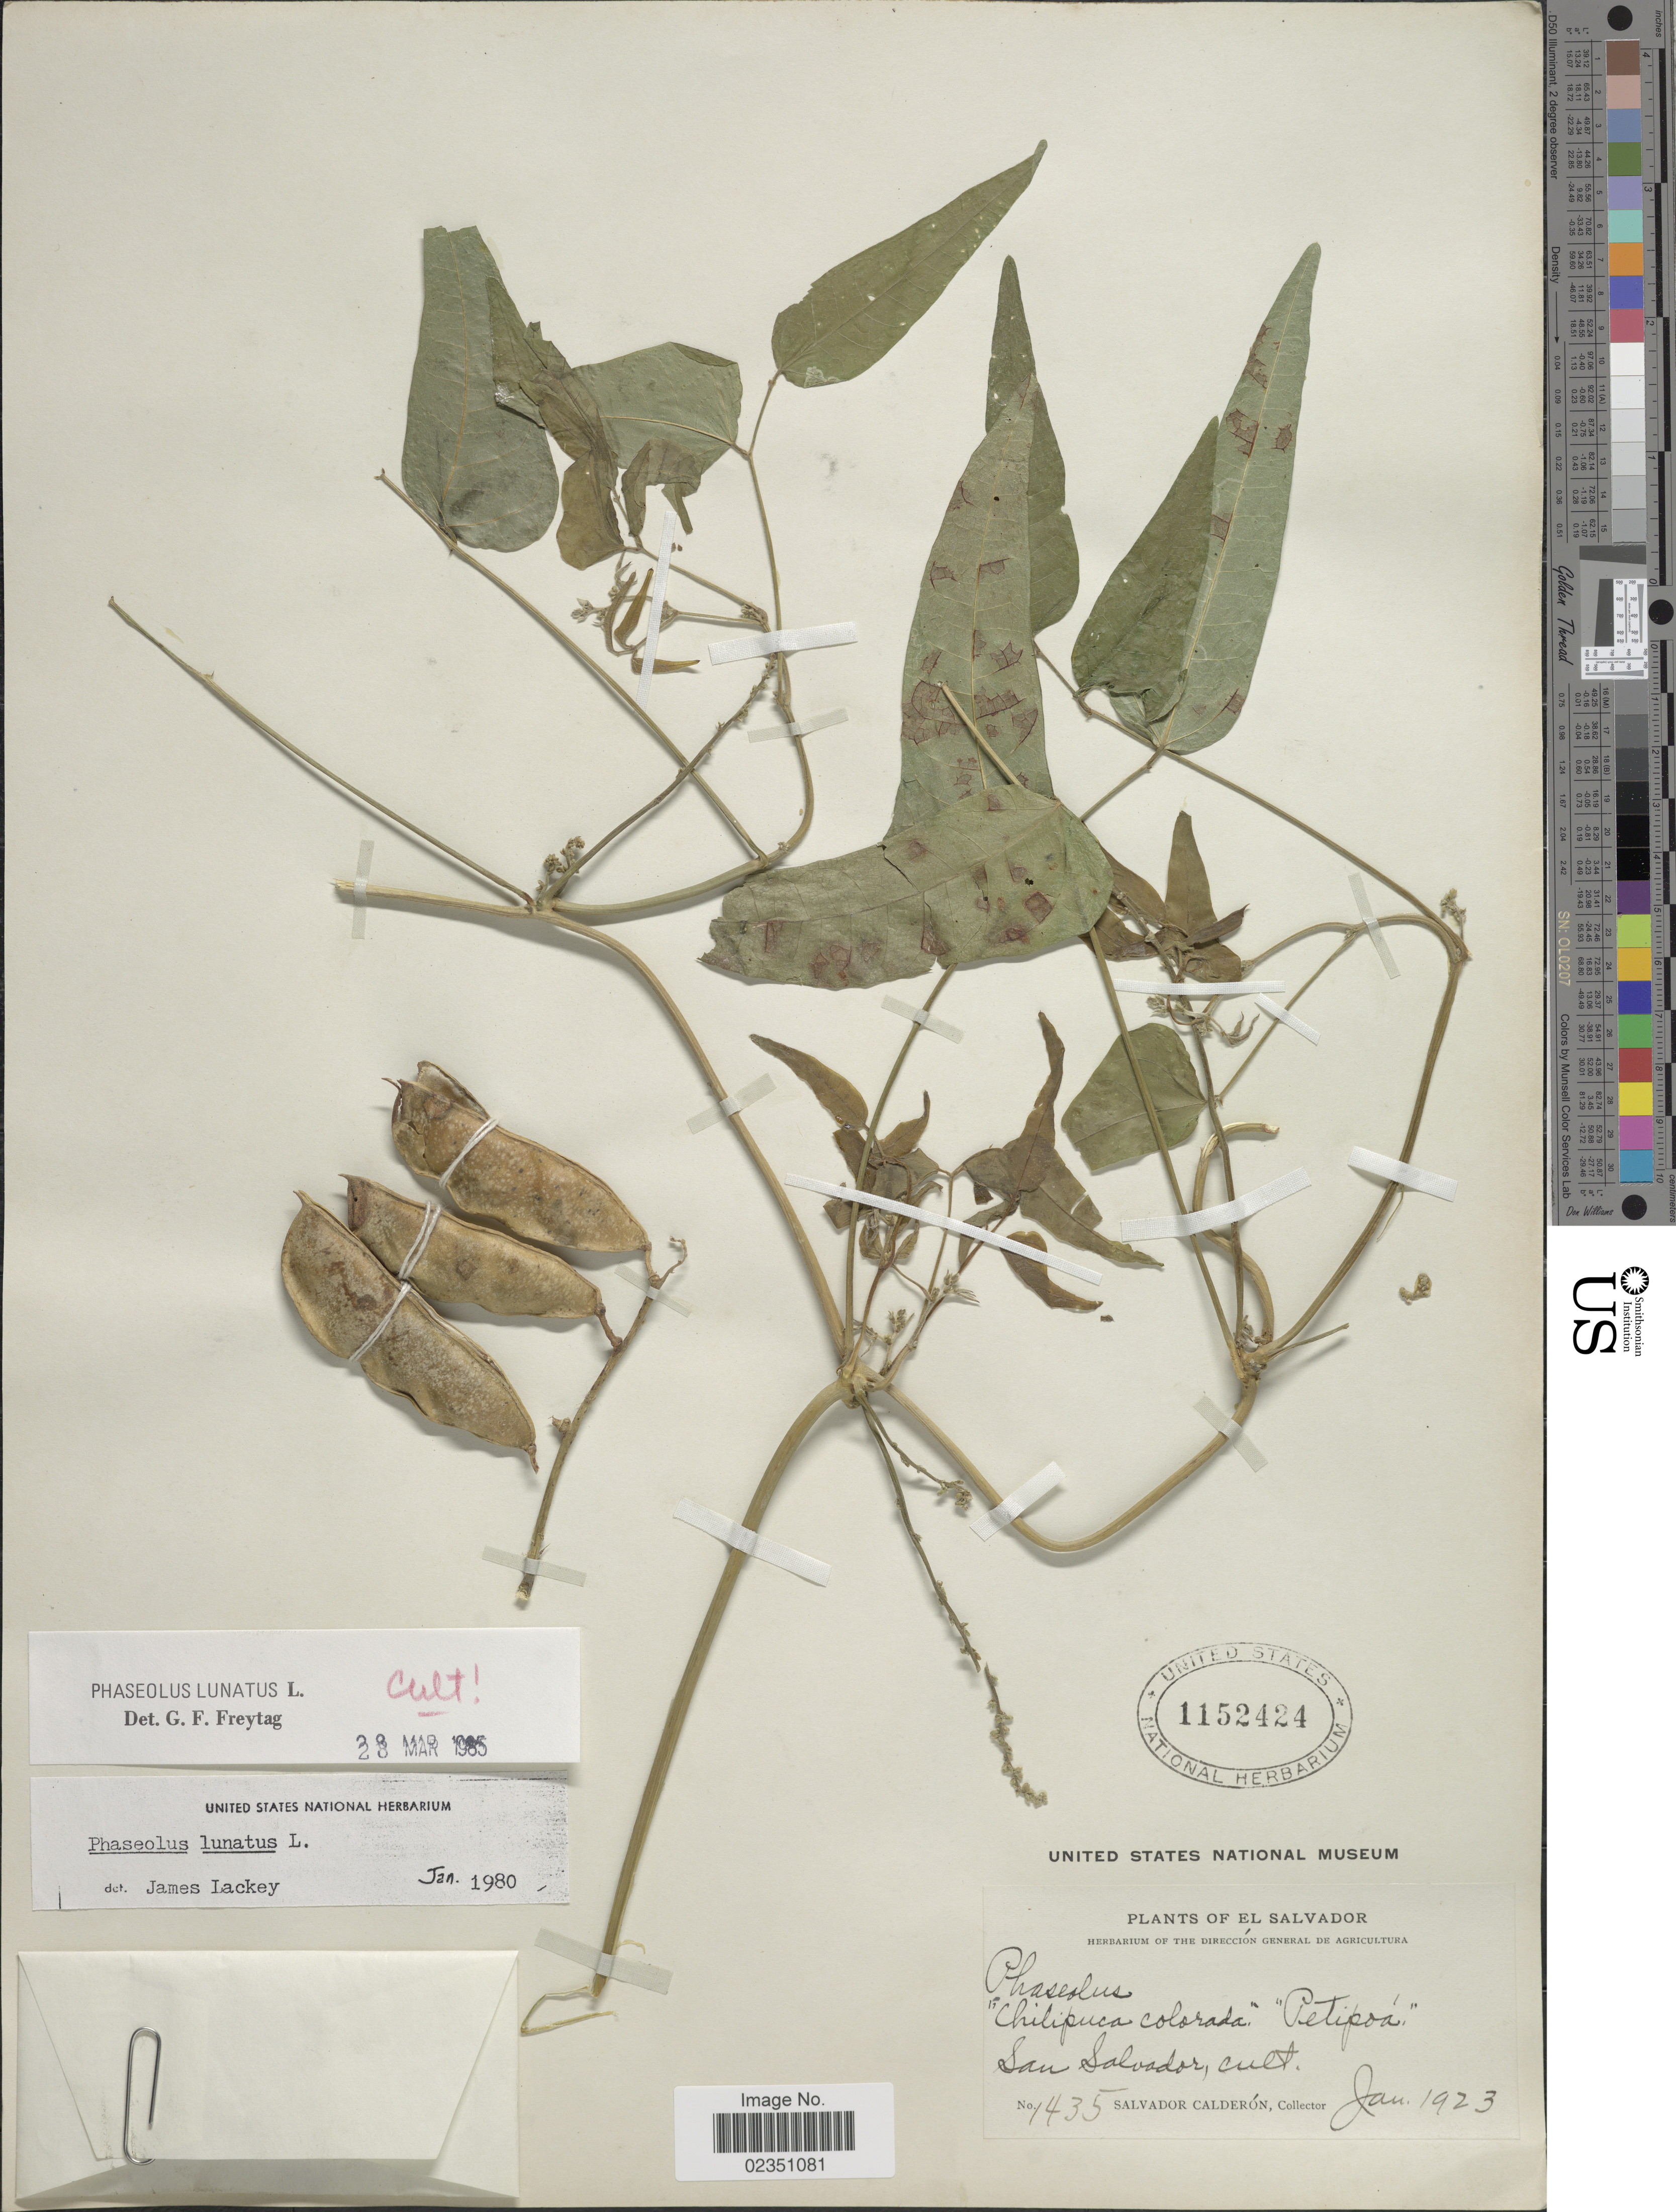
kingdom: Plantae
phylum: Tracheophyta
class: Magnoliopsida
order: Fabales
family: Fabaceae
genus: Phaseolus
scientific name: Phaseolus lunatus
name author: L.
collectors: S. Calderón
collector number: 1435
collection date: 1923-01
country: El Salvador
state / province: San Salvador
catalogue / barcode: US 1152424